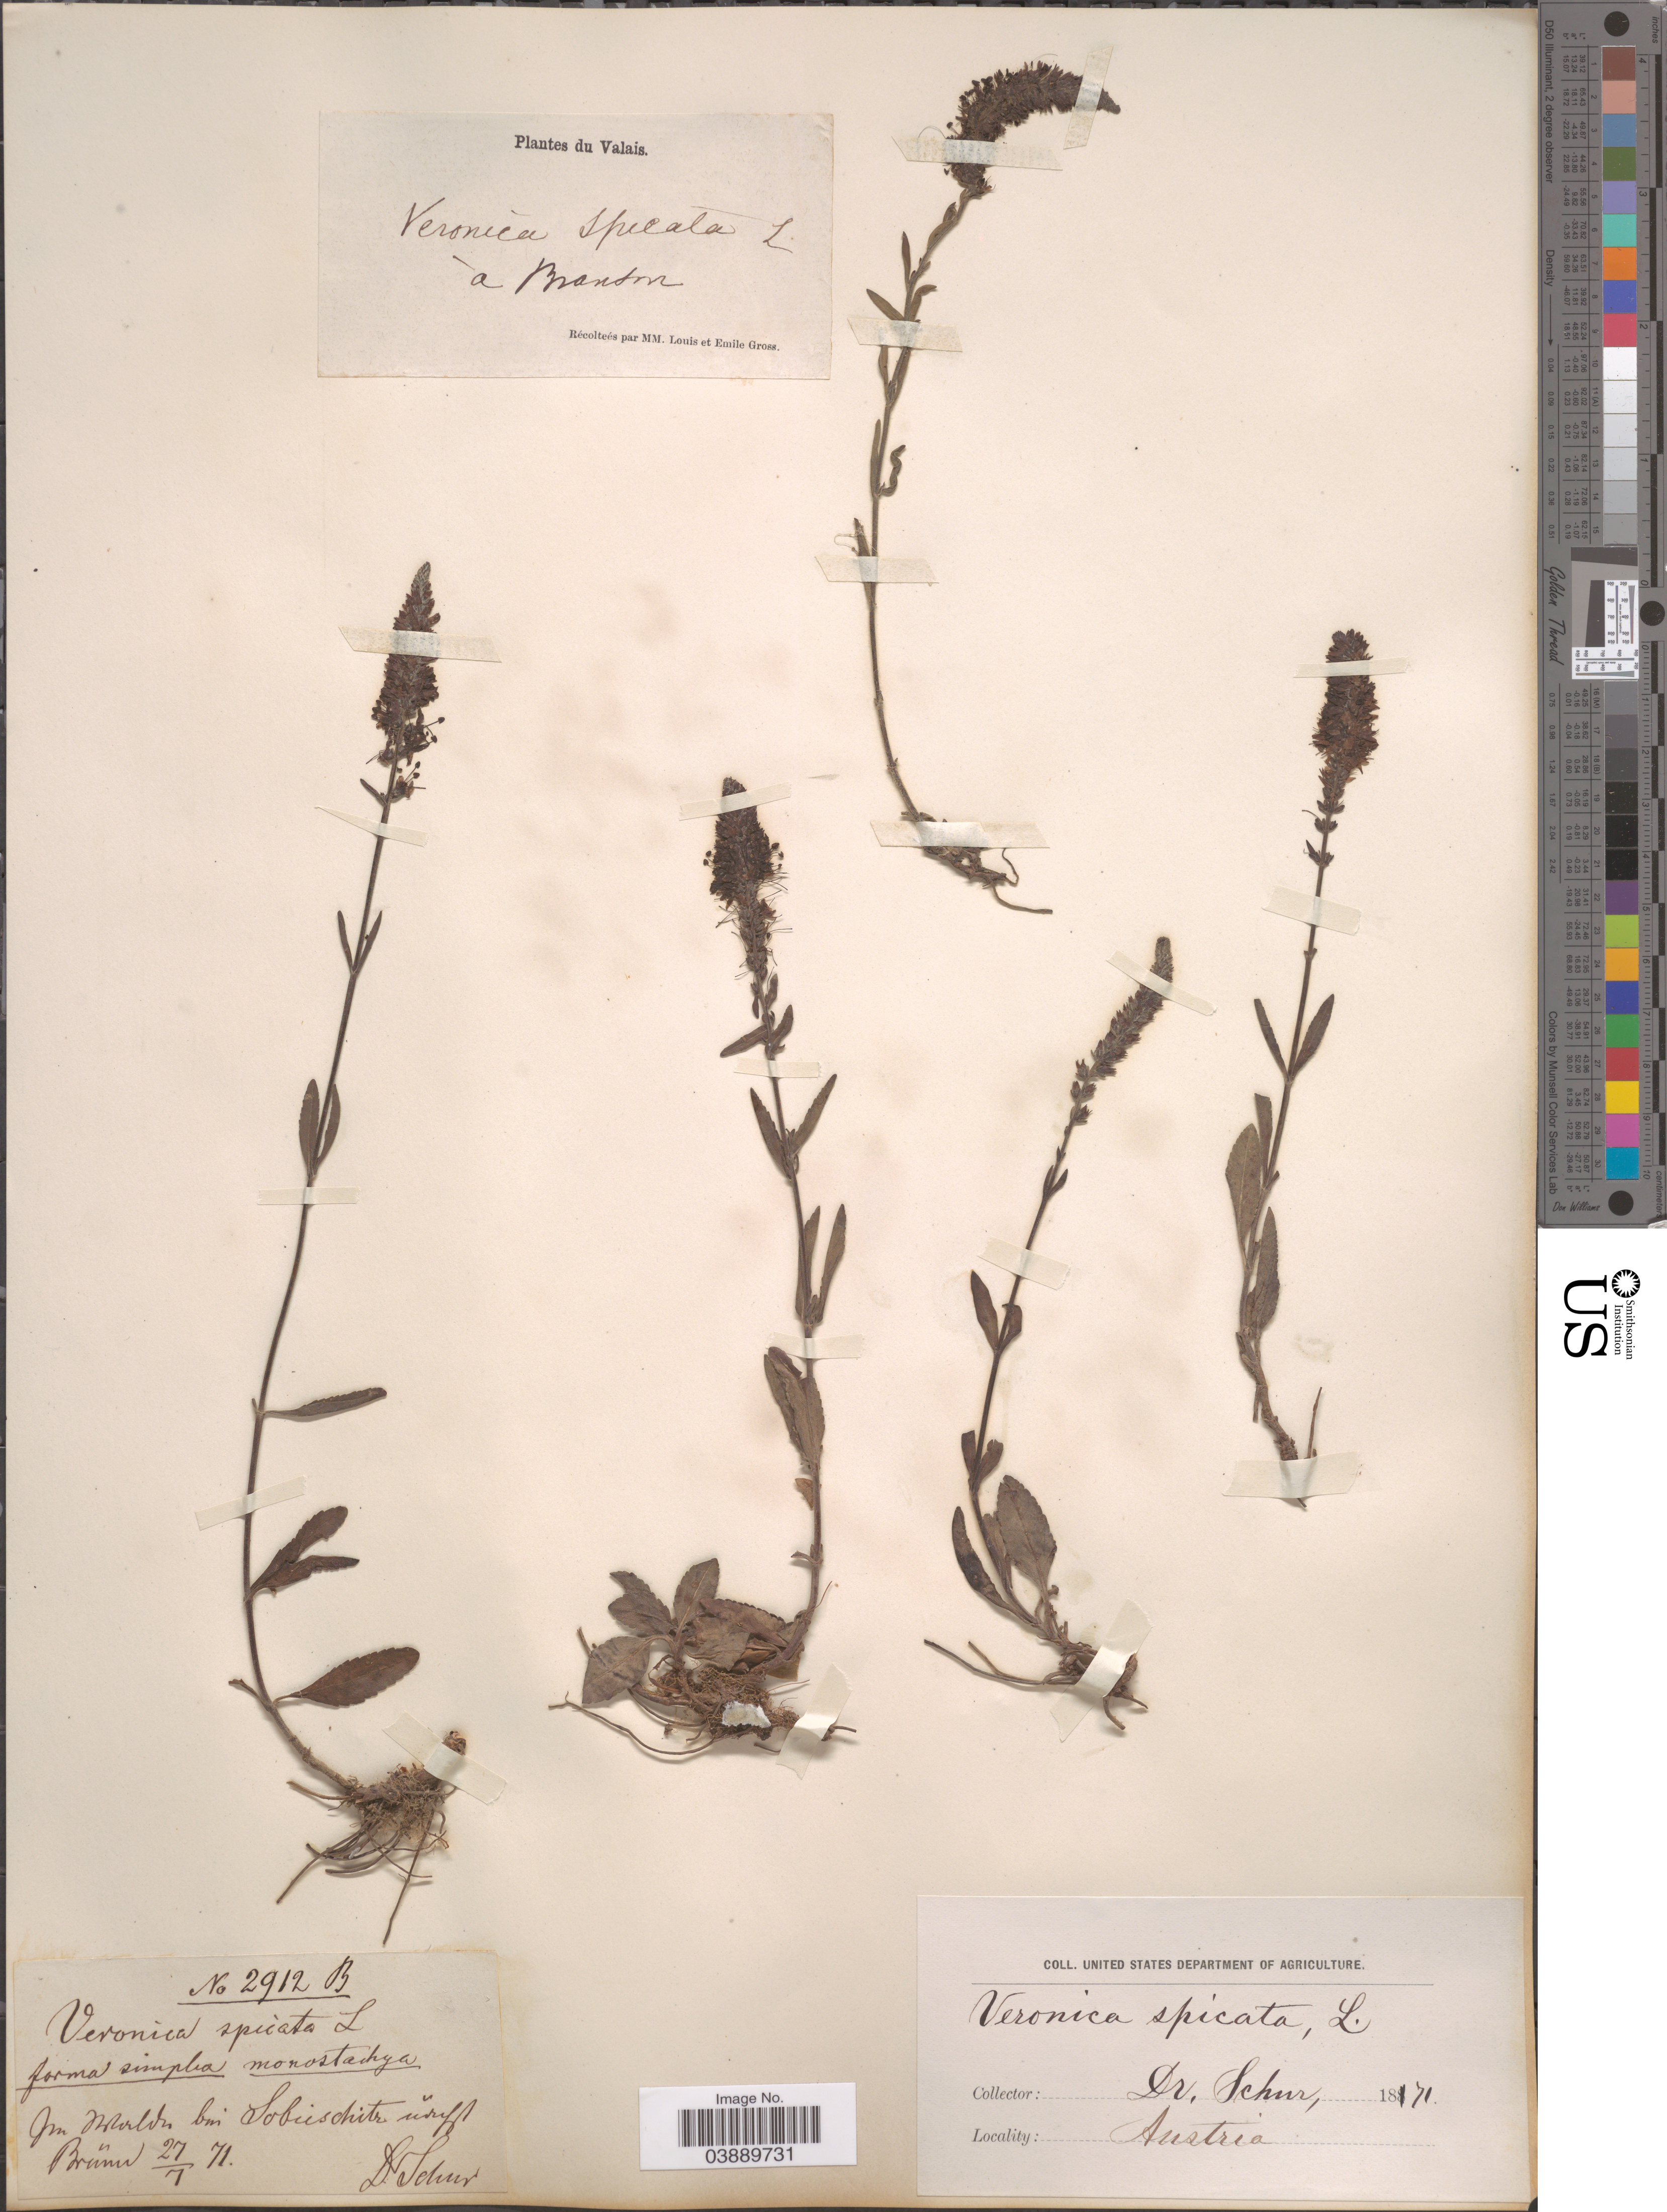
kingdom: Plantae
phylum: Tracheophyta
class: Magnoliopsida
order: Lamiales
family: Plantaginaceae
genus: Veronica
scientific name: Veronica spicata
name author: L.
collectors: Schur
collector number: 2912B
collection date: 1871-07-27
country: Germany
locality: Im Walde bei Sobieschitz nächst Brünn